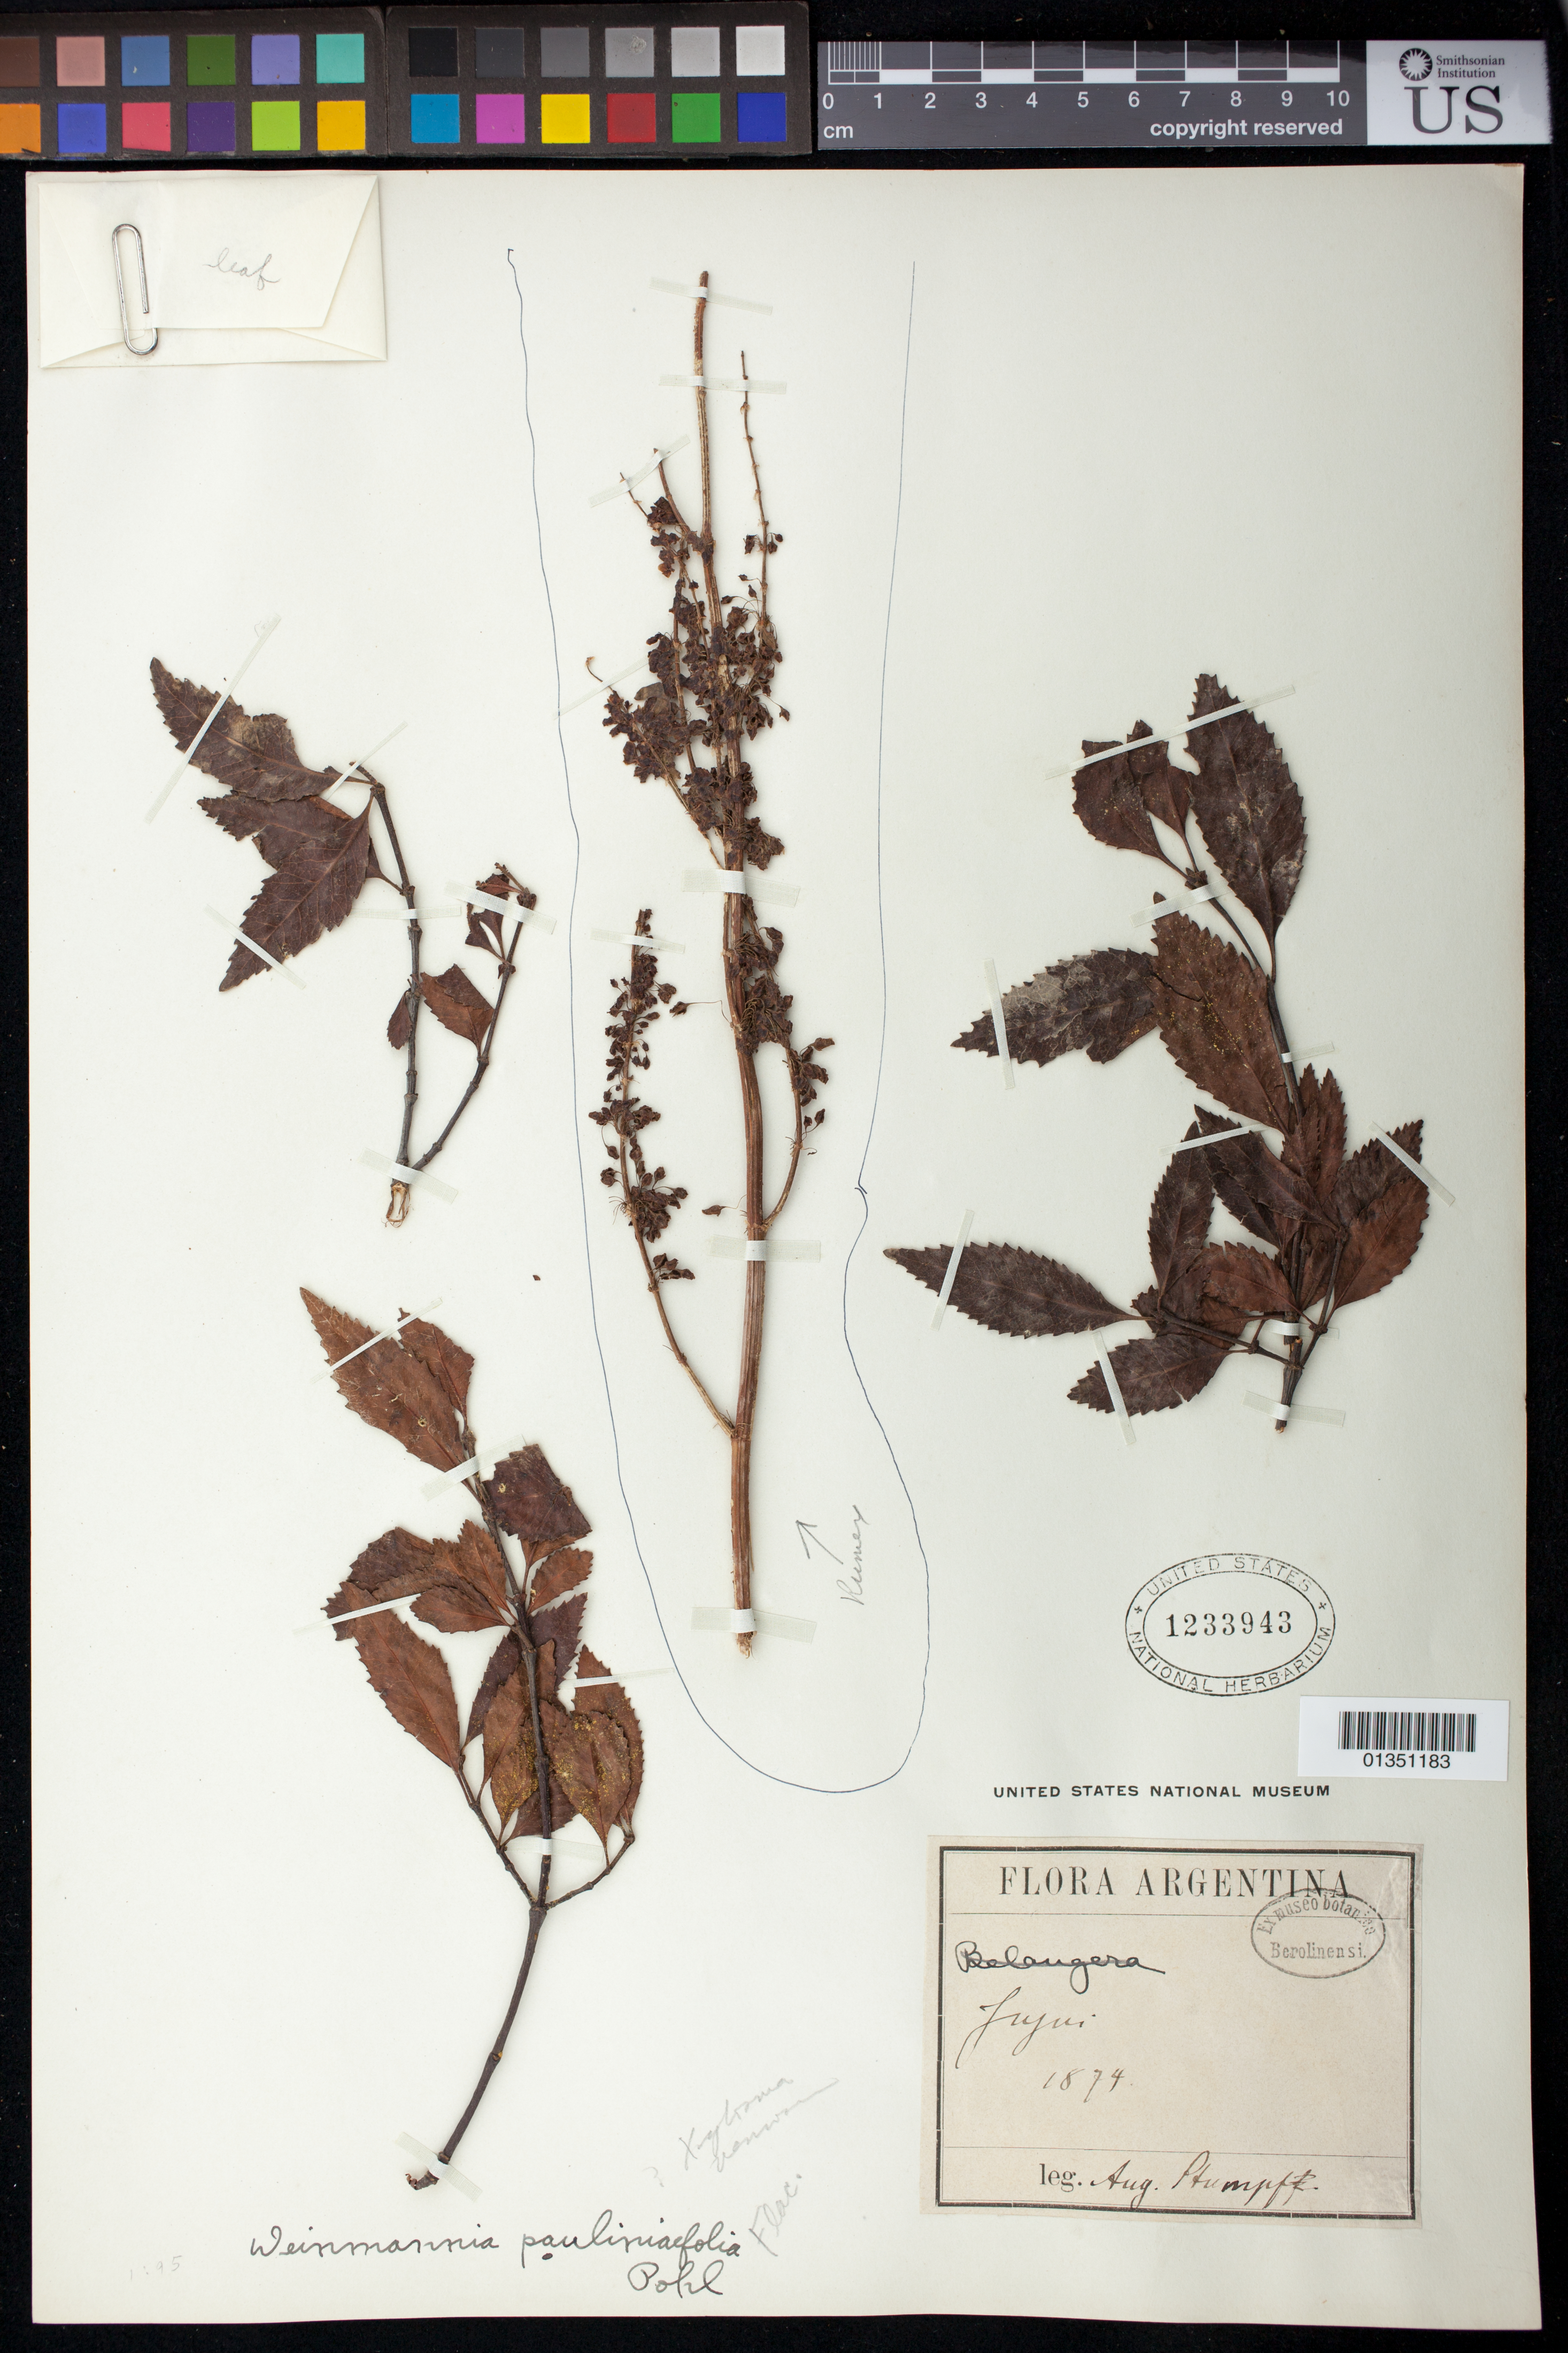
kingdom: Plantae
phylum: Tracheophyta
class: Magnoliopsida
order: Oxalidales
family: Cunoniaceae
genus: Weinmannia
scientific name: Weinmannia paulliniifolia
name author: Pohl ex Ser.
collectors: A. Stumpft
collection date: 1905-02-16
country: Argentina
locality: Jujui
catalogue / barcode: US 1233943